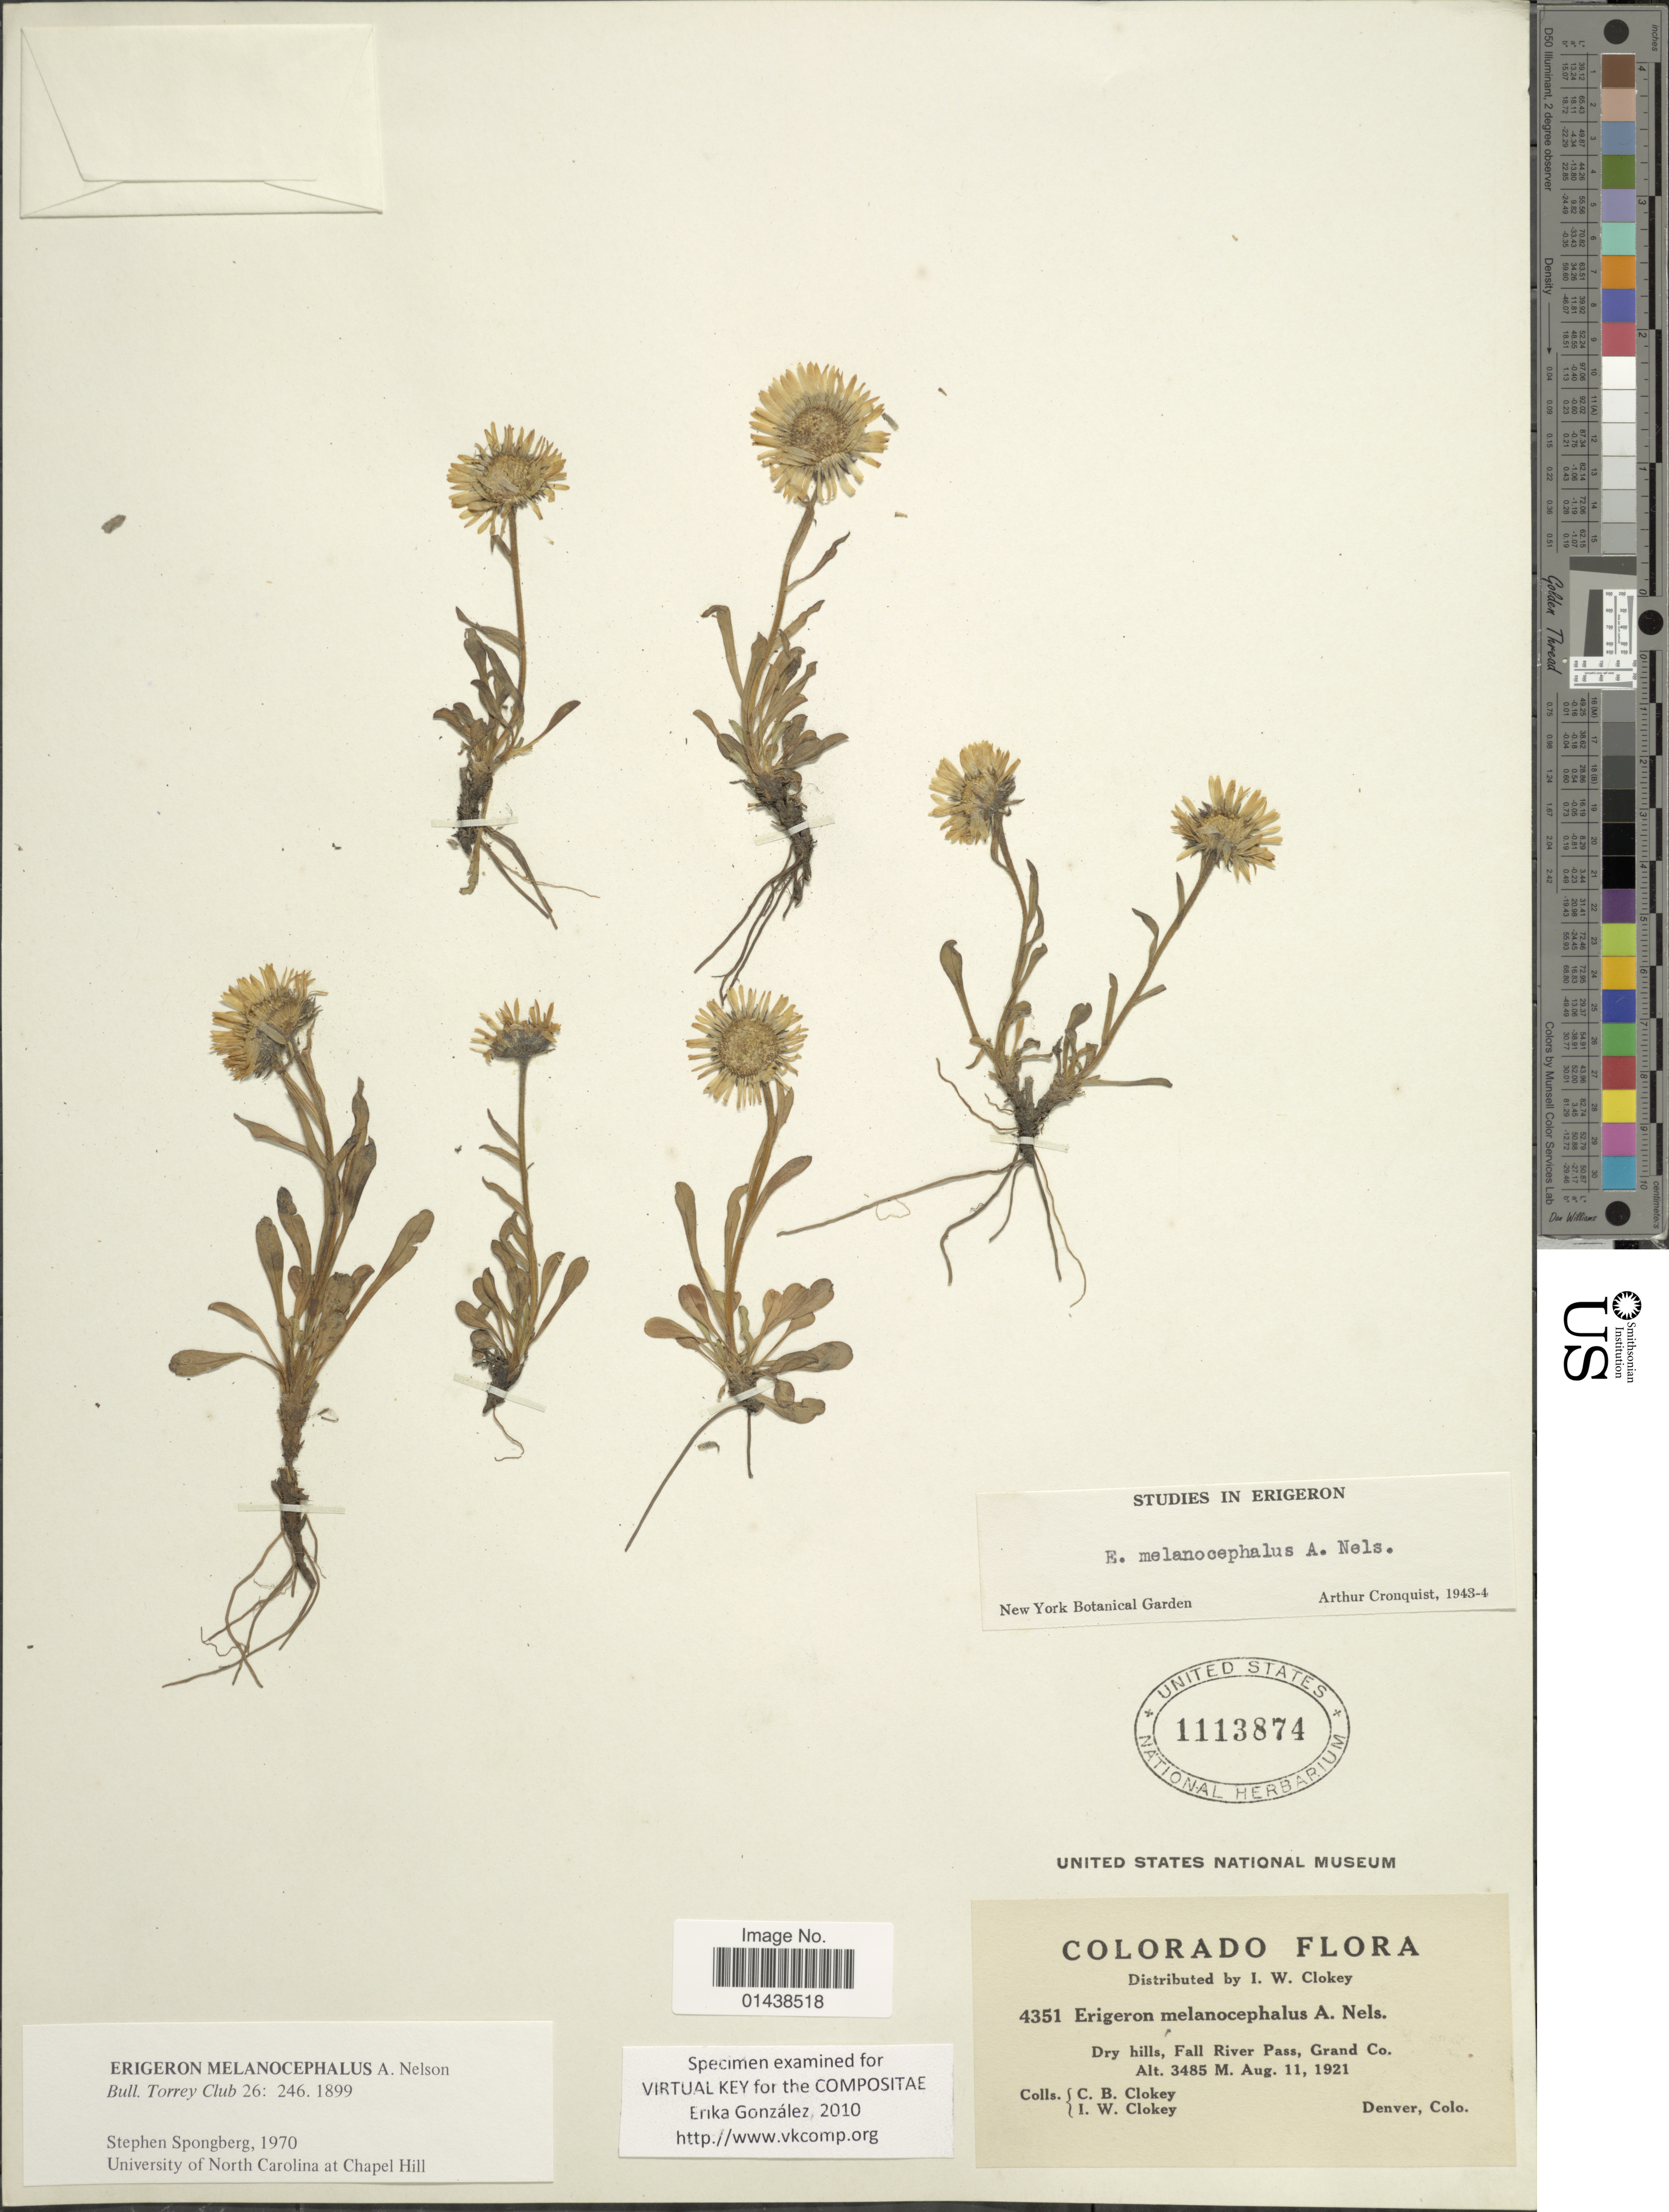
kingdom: Plantae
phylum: Tracheophyta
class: Magnoliopsida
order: Asterales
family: Asteraceae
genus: Erigeron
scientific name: Erigeron melanocephalus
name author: (A. Nelson) A. Nelson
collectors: C. Clokey & I. W. Clokey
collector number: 4351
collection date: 1921-08-11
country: United States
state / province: Colorado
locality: Fall River Pass, Grand Co.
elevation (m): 3485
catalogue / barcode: US 1113874